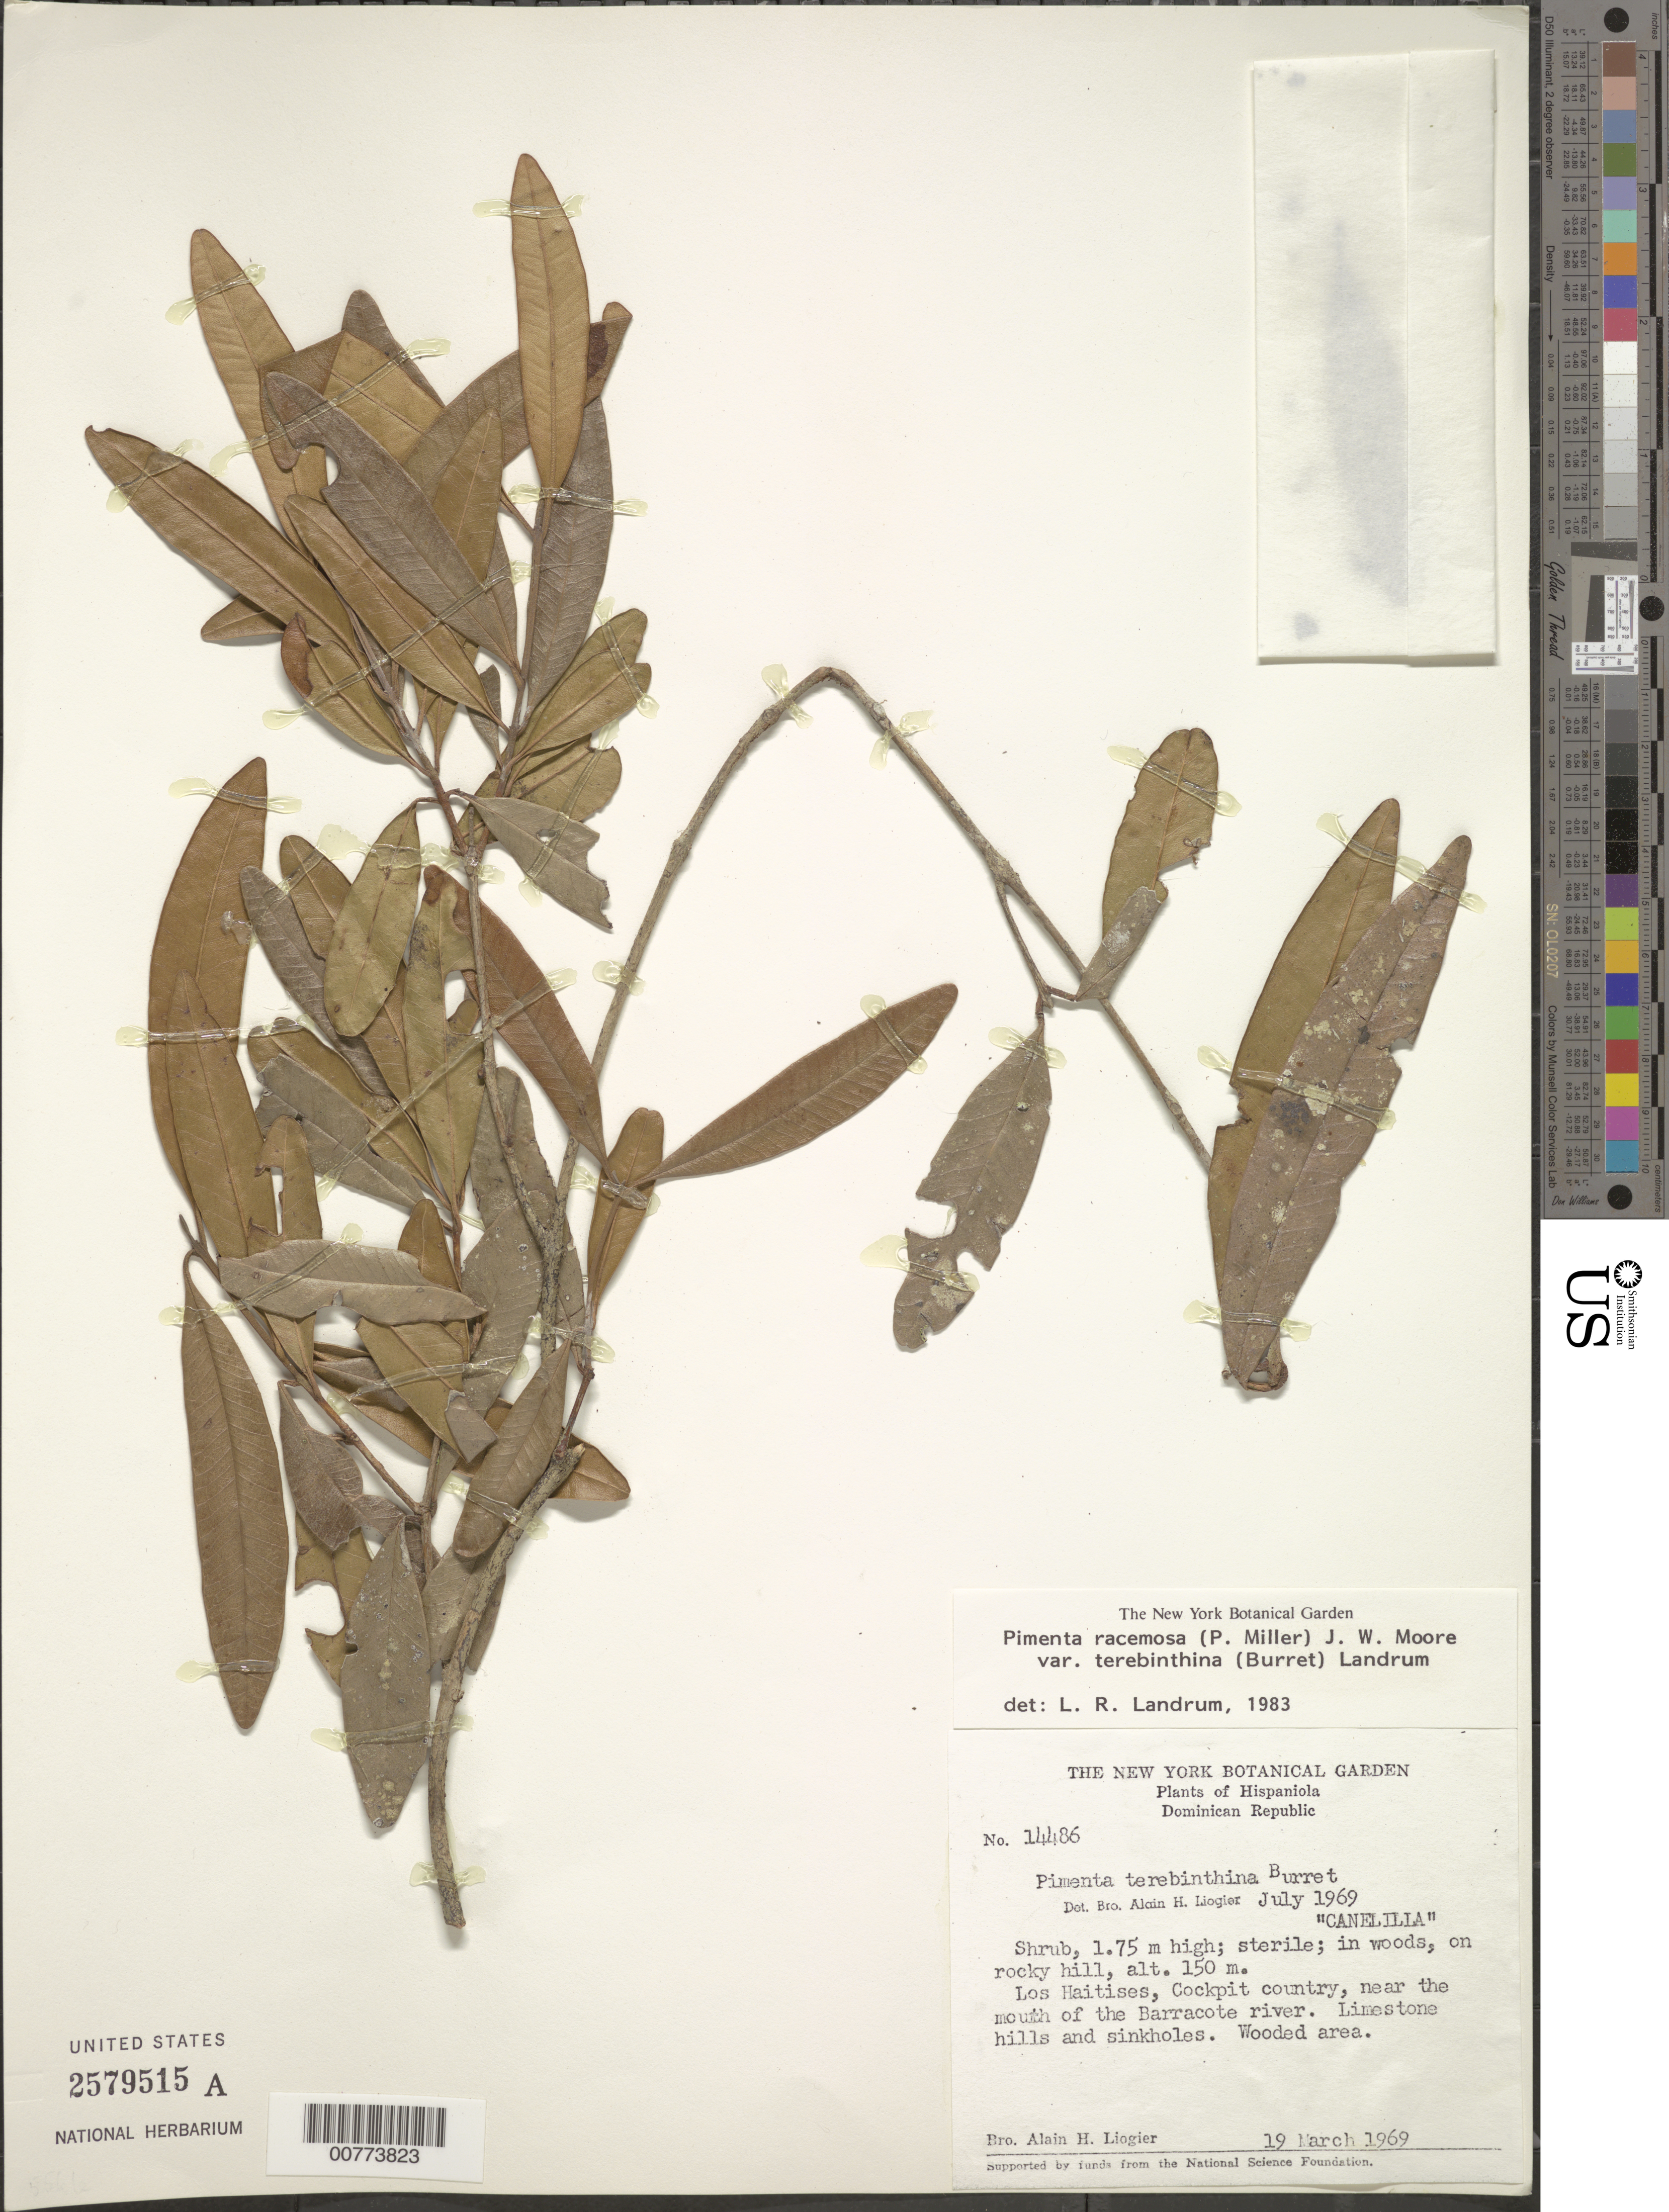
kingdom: Plantae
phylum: Tracheophyta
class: Magnoliopsida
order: Myrtales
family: Myrtaceae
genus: Pimenta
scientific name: Pimenta racemosa var. terebinthina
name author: (Burret) Landrum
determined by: Landrum, L. R.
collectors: A. H. Liogier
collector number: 14486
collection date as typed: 19 Mar 1969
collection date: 1969-03-19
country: Dominican Republic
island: Hispaniola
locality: Los Haitises, Cockpit country, near the mouth of the Barracote river.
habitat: Limestone hills and sinkoles, wooded area.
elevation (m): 150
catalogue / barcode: US 2579515A